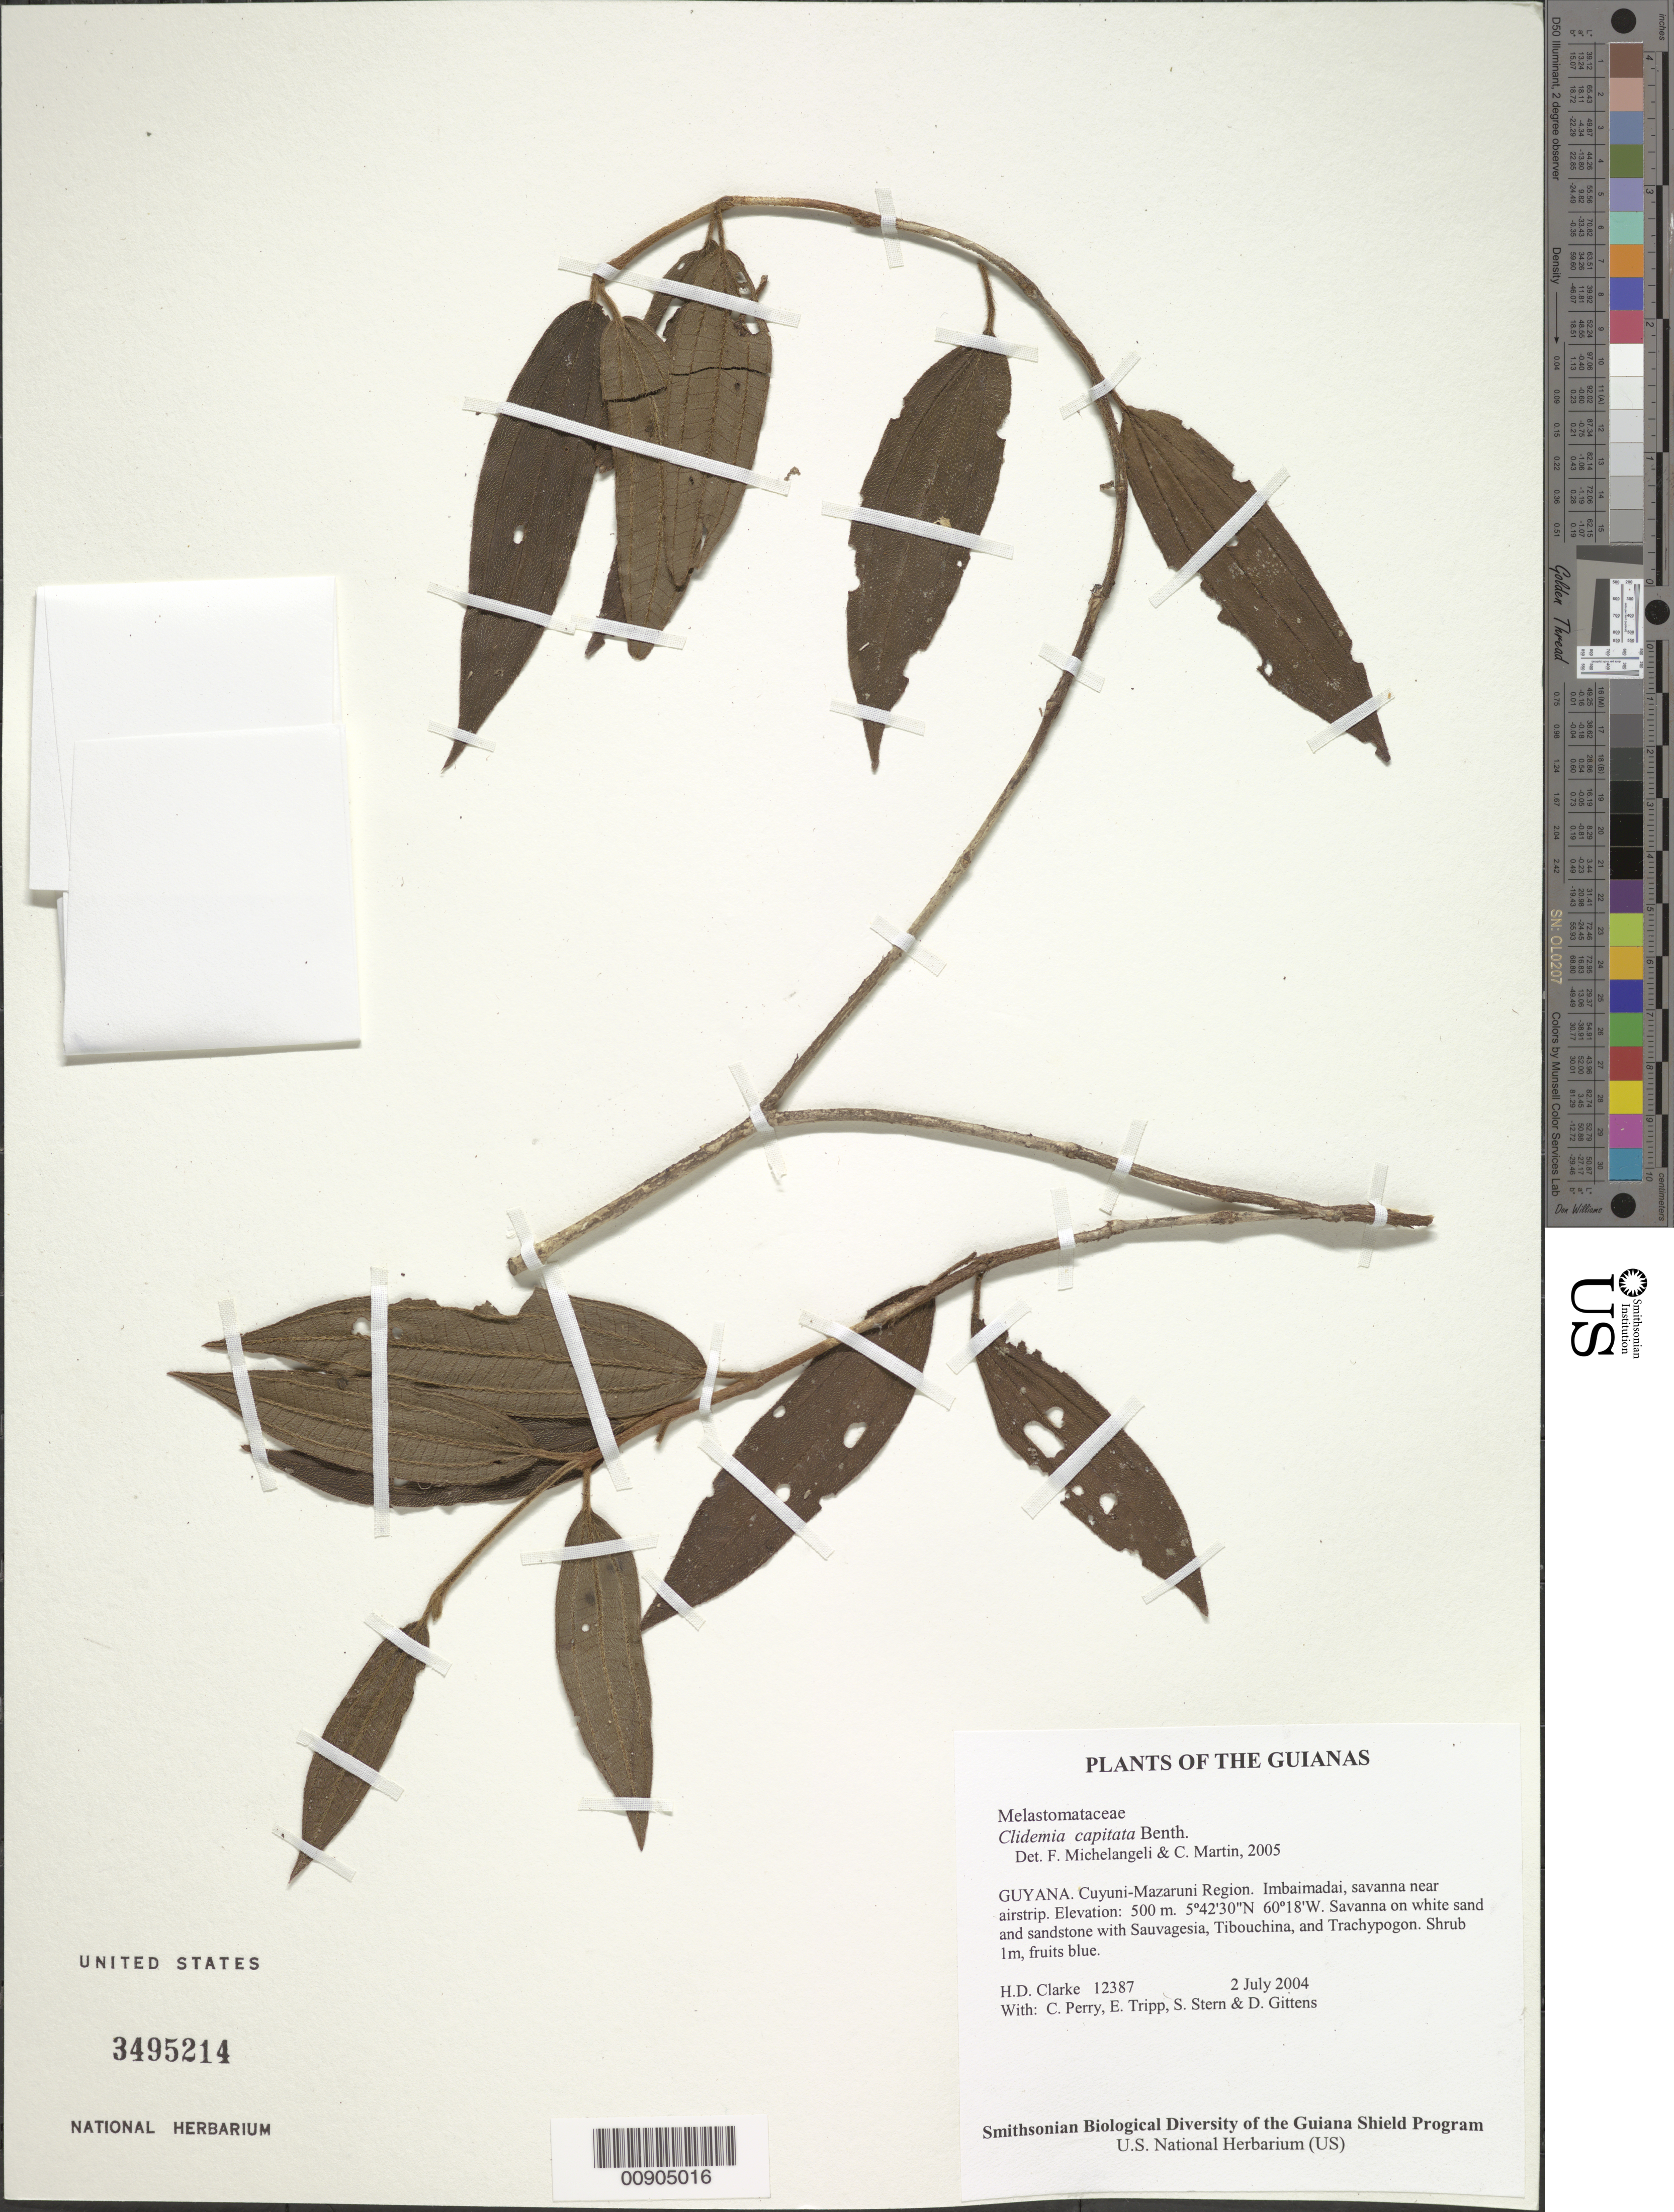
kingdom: Plantae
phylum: Tracheophyta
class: Magnoliopsida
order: Myrtales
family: Melastomataceae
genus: Clidemia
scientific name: Clidemia capitata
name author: Benth.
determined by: Michelangeli, F. A.; Martin, C.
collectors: H. D. Clarke, C. Perry, E. Tripp, S. R. Stern & D. Gittens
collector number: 12387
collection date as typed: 2 July 2004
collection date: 2004-07-02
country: Guyana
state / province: Cuyuni-Mazaruni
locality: Imbaimadai, savanna near airstrip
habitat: Savanna on white sand and sandstone with Sauvagesia, Tibouchina, and Trachypogon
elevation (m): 500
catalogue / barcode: US 3495214